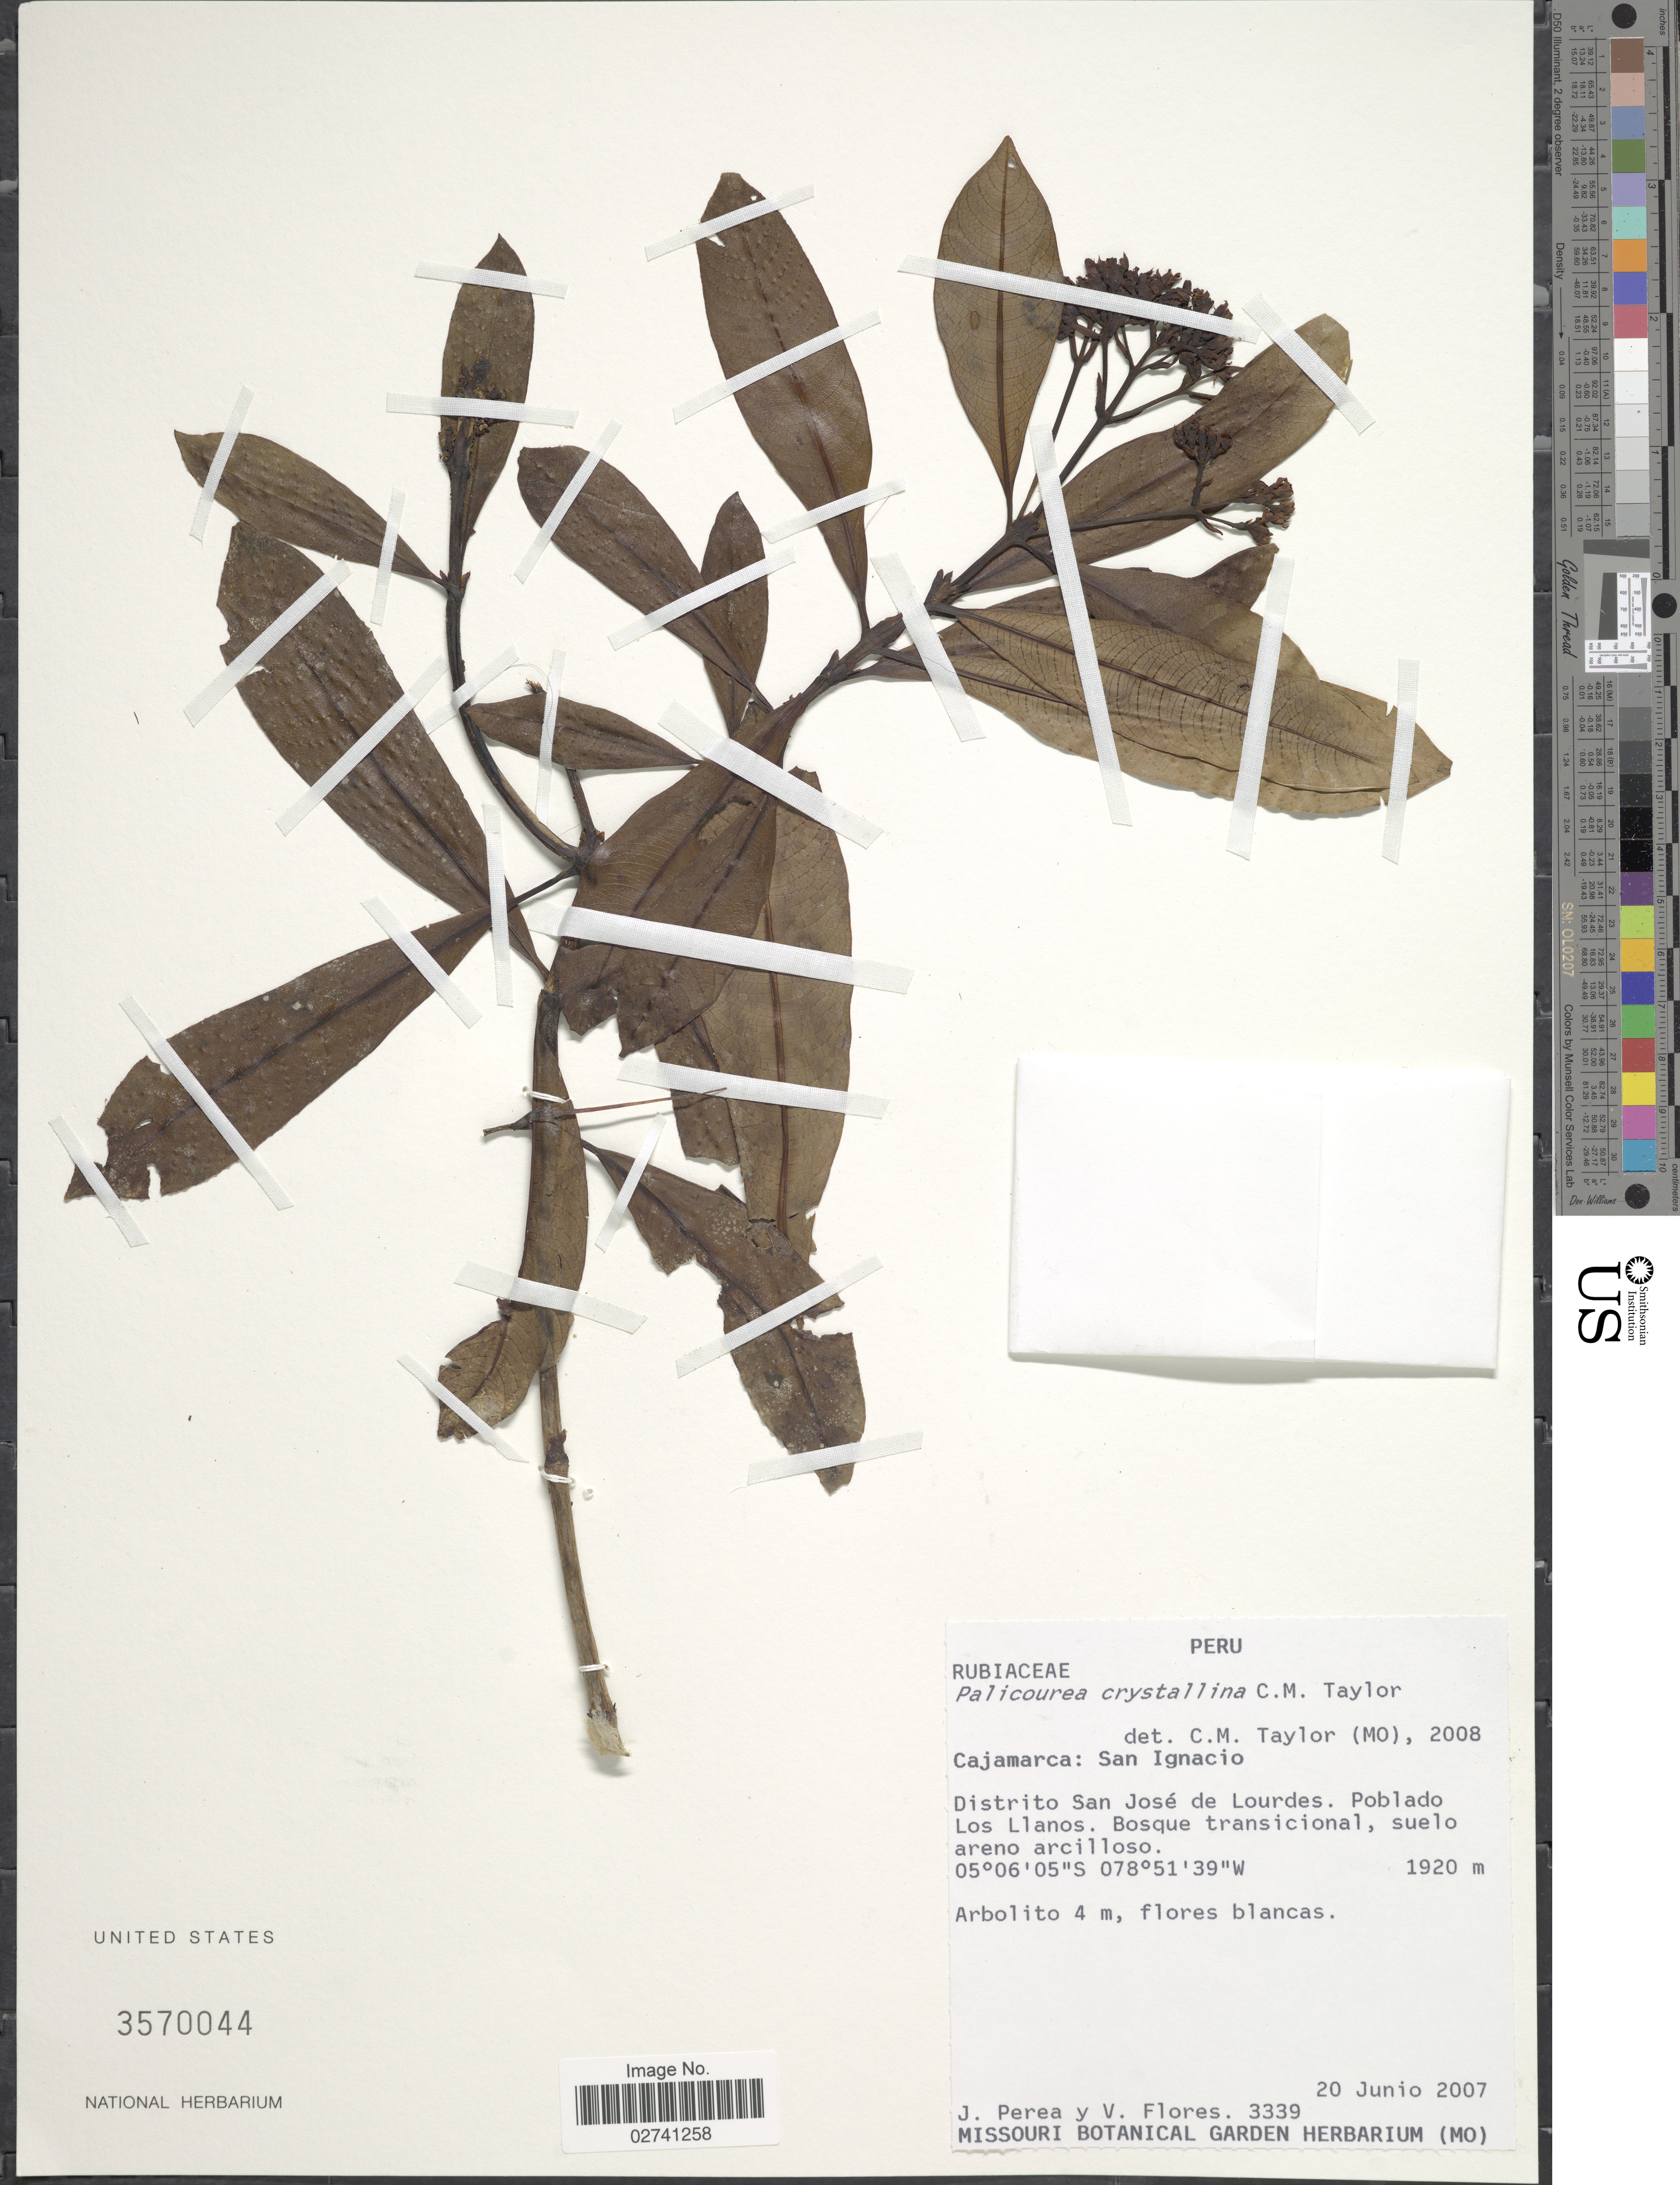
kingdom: Plantae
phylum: Tracheophyta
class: Magnoliopsida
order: Gentianales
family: Rubiaceae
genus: Palicourea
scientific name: Palicourea crystallina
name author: C.M. Taylor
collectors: J. Perea & V. Flores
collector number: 3339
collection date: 2007-06-20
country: Peru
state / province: Cajamarca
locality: San Ignacio. Distrito San José de Lourdes. Poblado los Llanos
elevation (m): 1920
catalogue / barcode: US 3570044